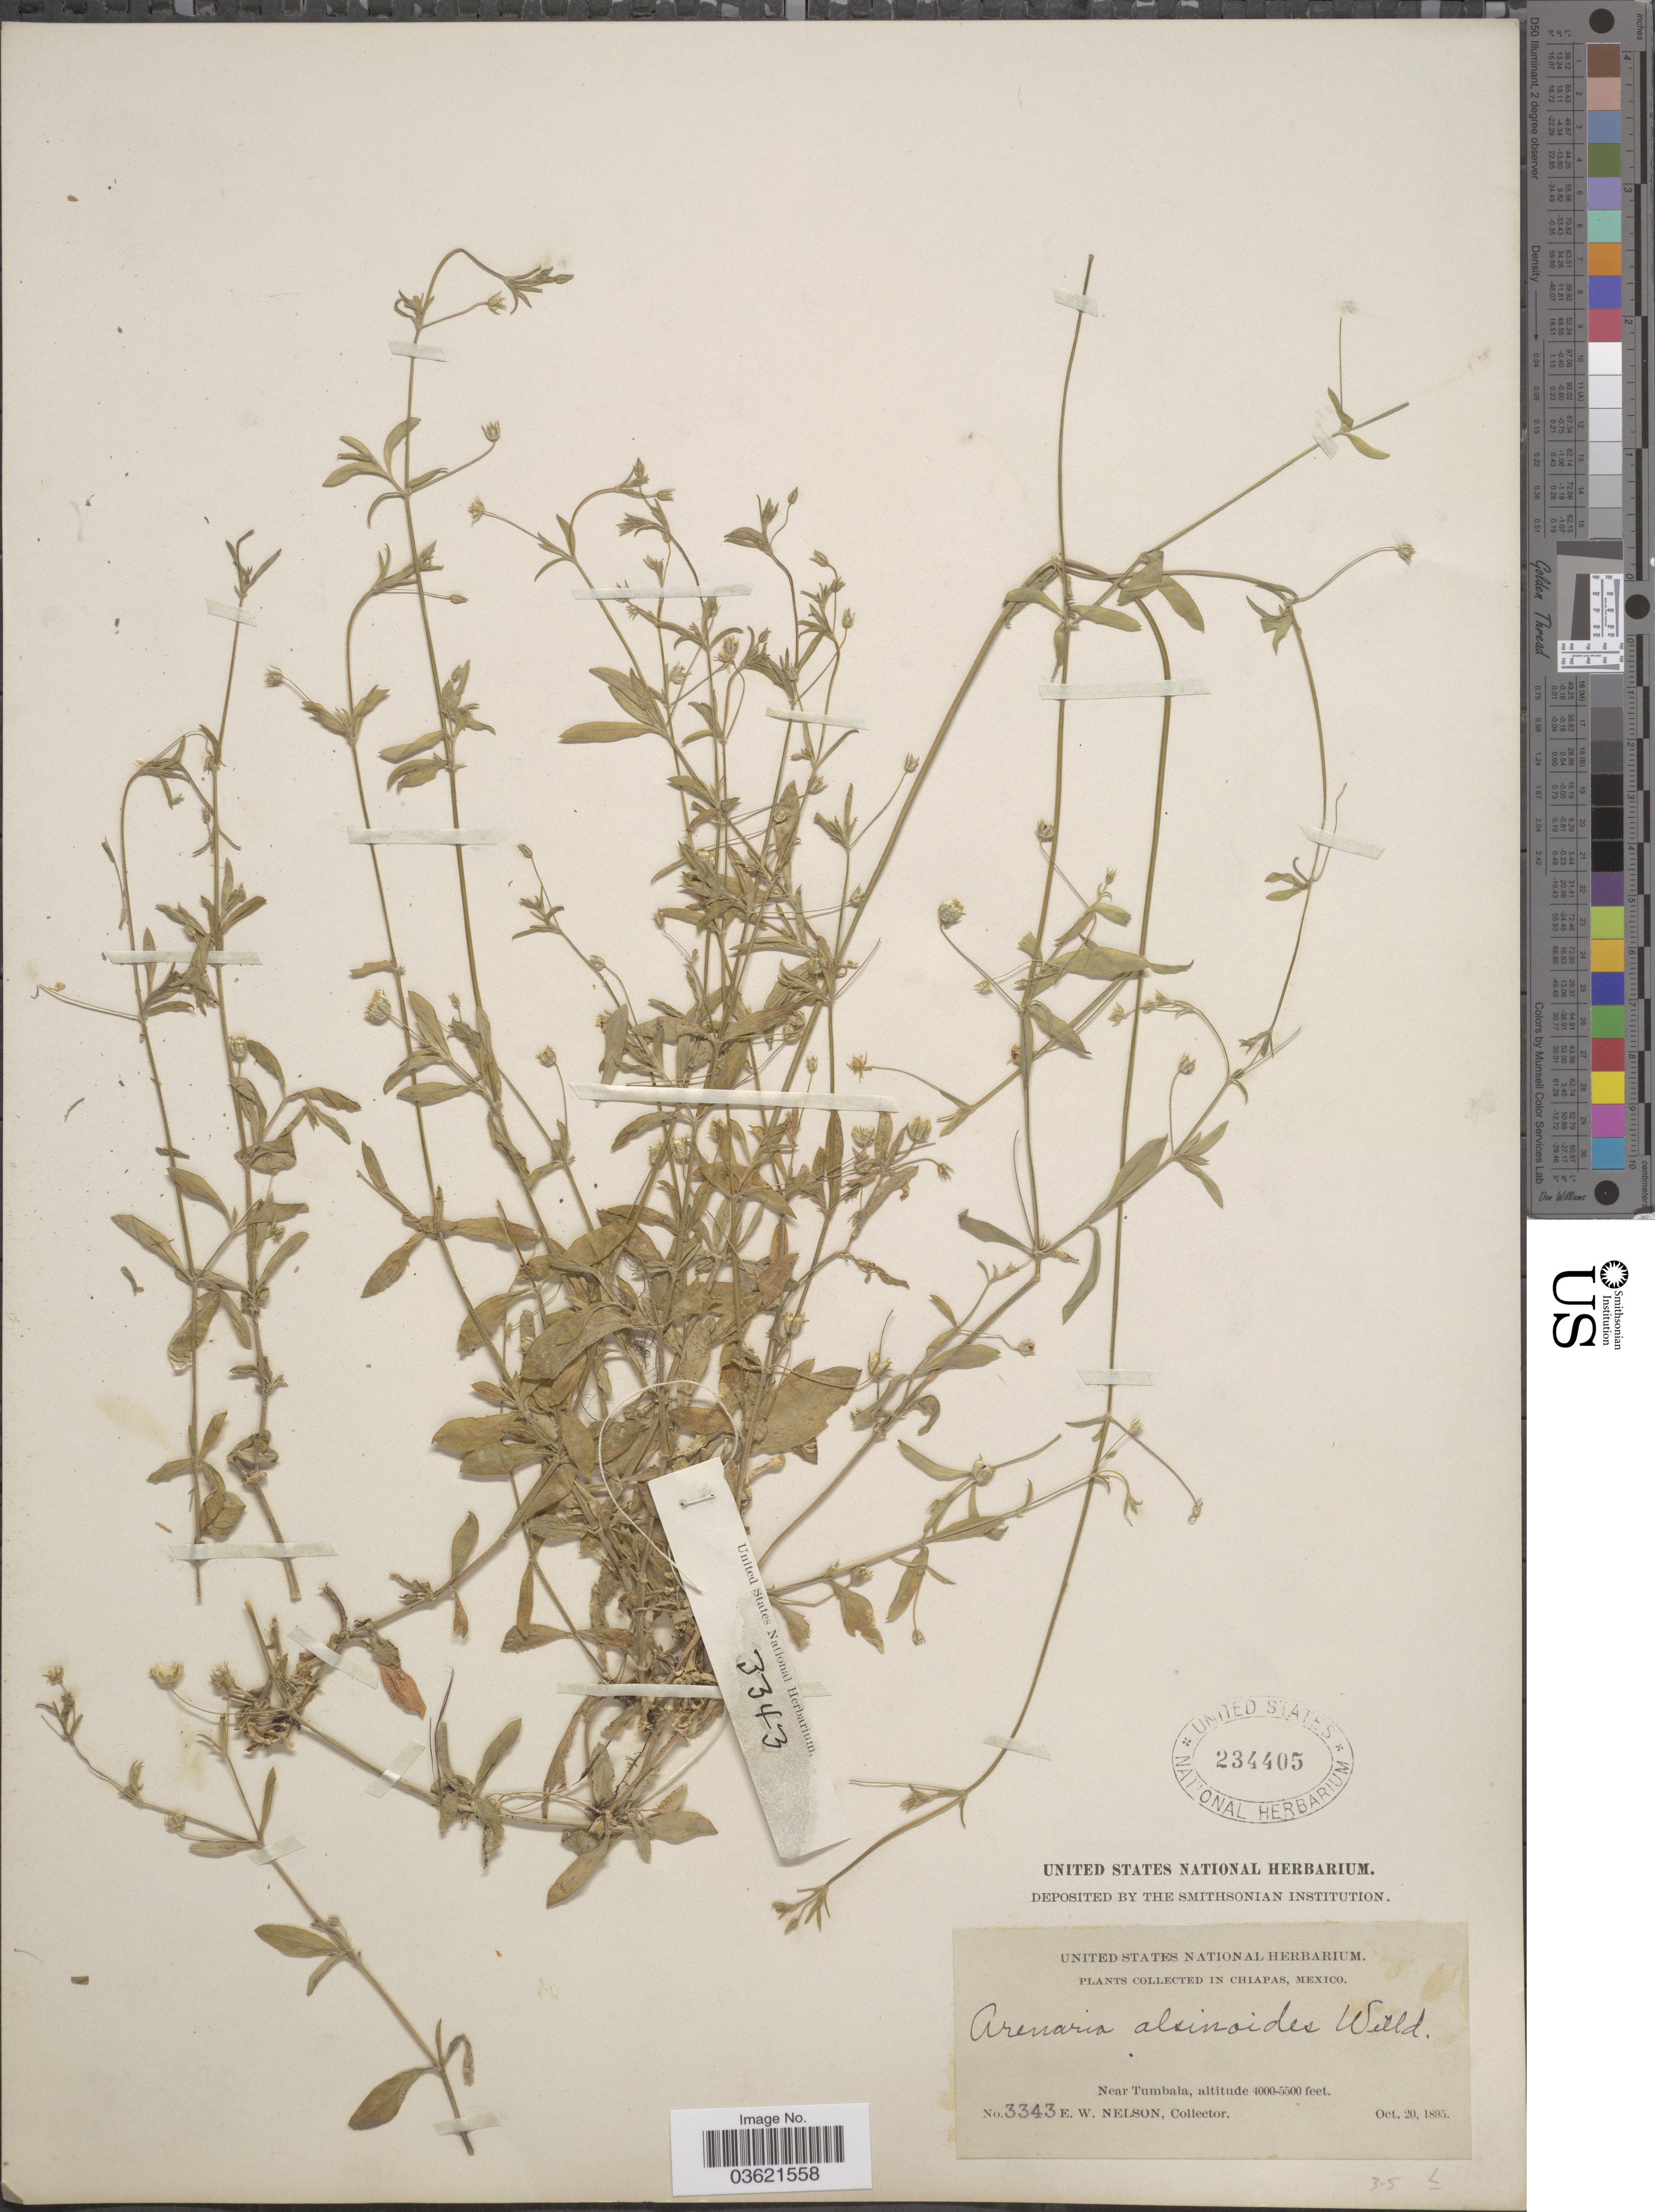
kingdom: Plantae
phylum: Tracheophyta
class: Magnoliopsida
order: Caryophyllales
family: Caryophyllaceae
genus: Arenaria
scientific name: Arenaria lanuginosa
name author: (Michx.) Rohrb.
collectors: E. W. Nelson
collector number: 3343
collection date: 1895-10-20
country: Mexico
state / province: Chiapas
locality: Near Tumbala.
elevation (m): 1219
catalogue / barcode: US 234405